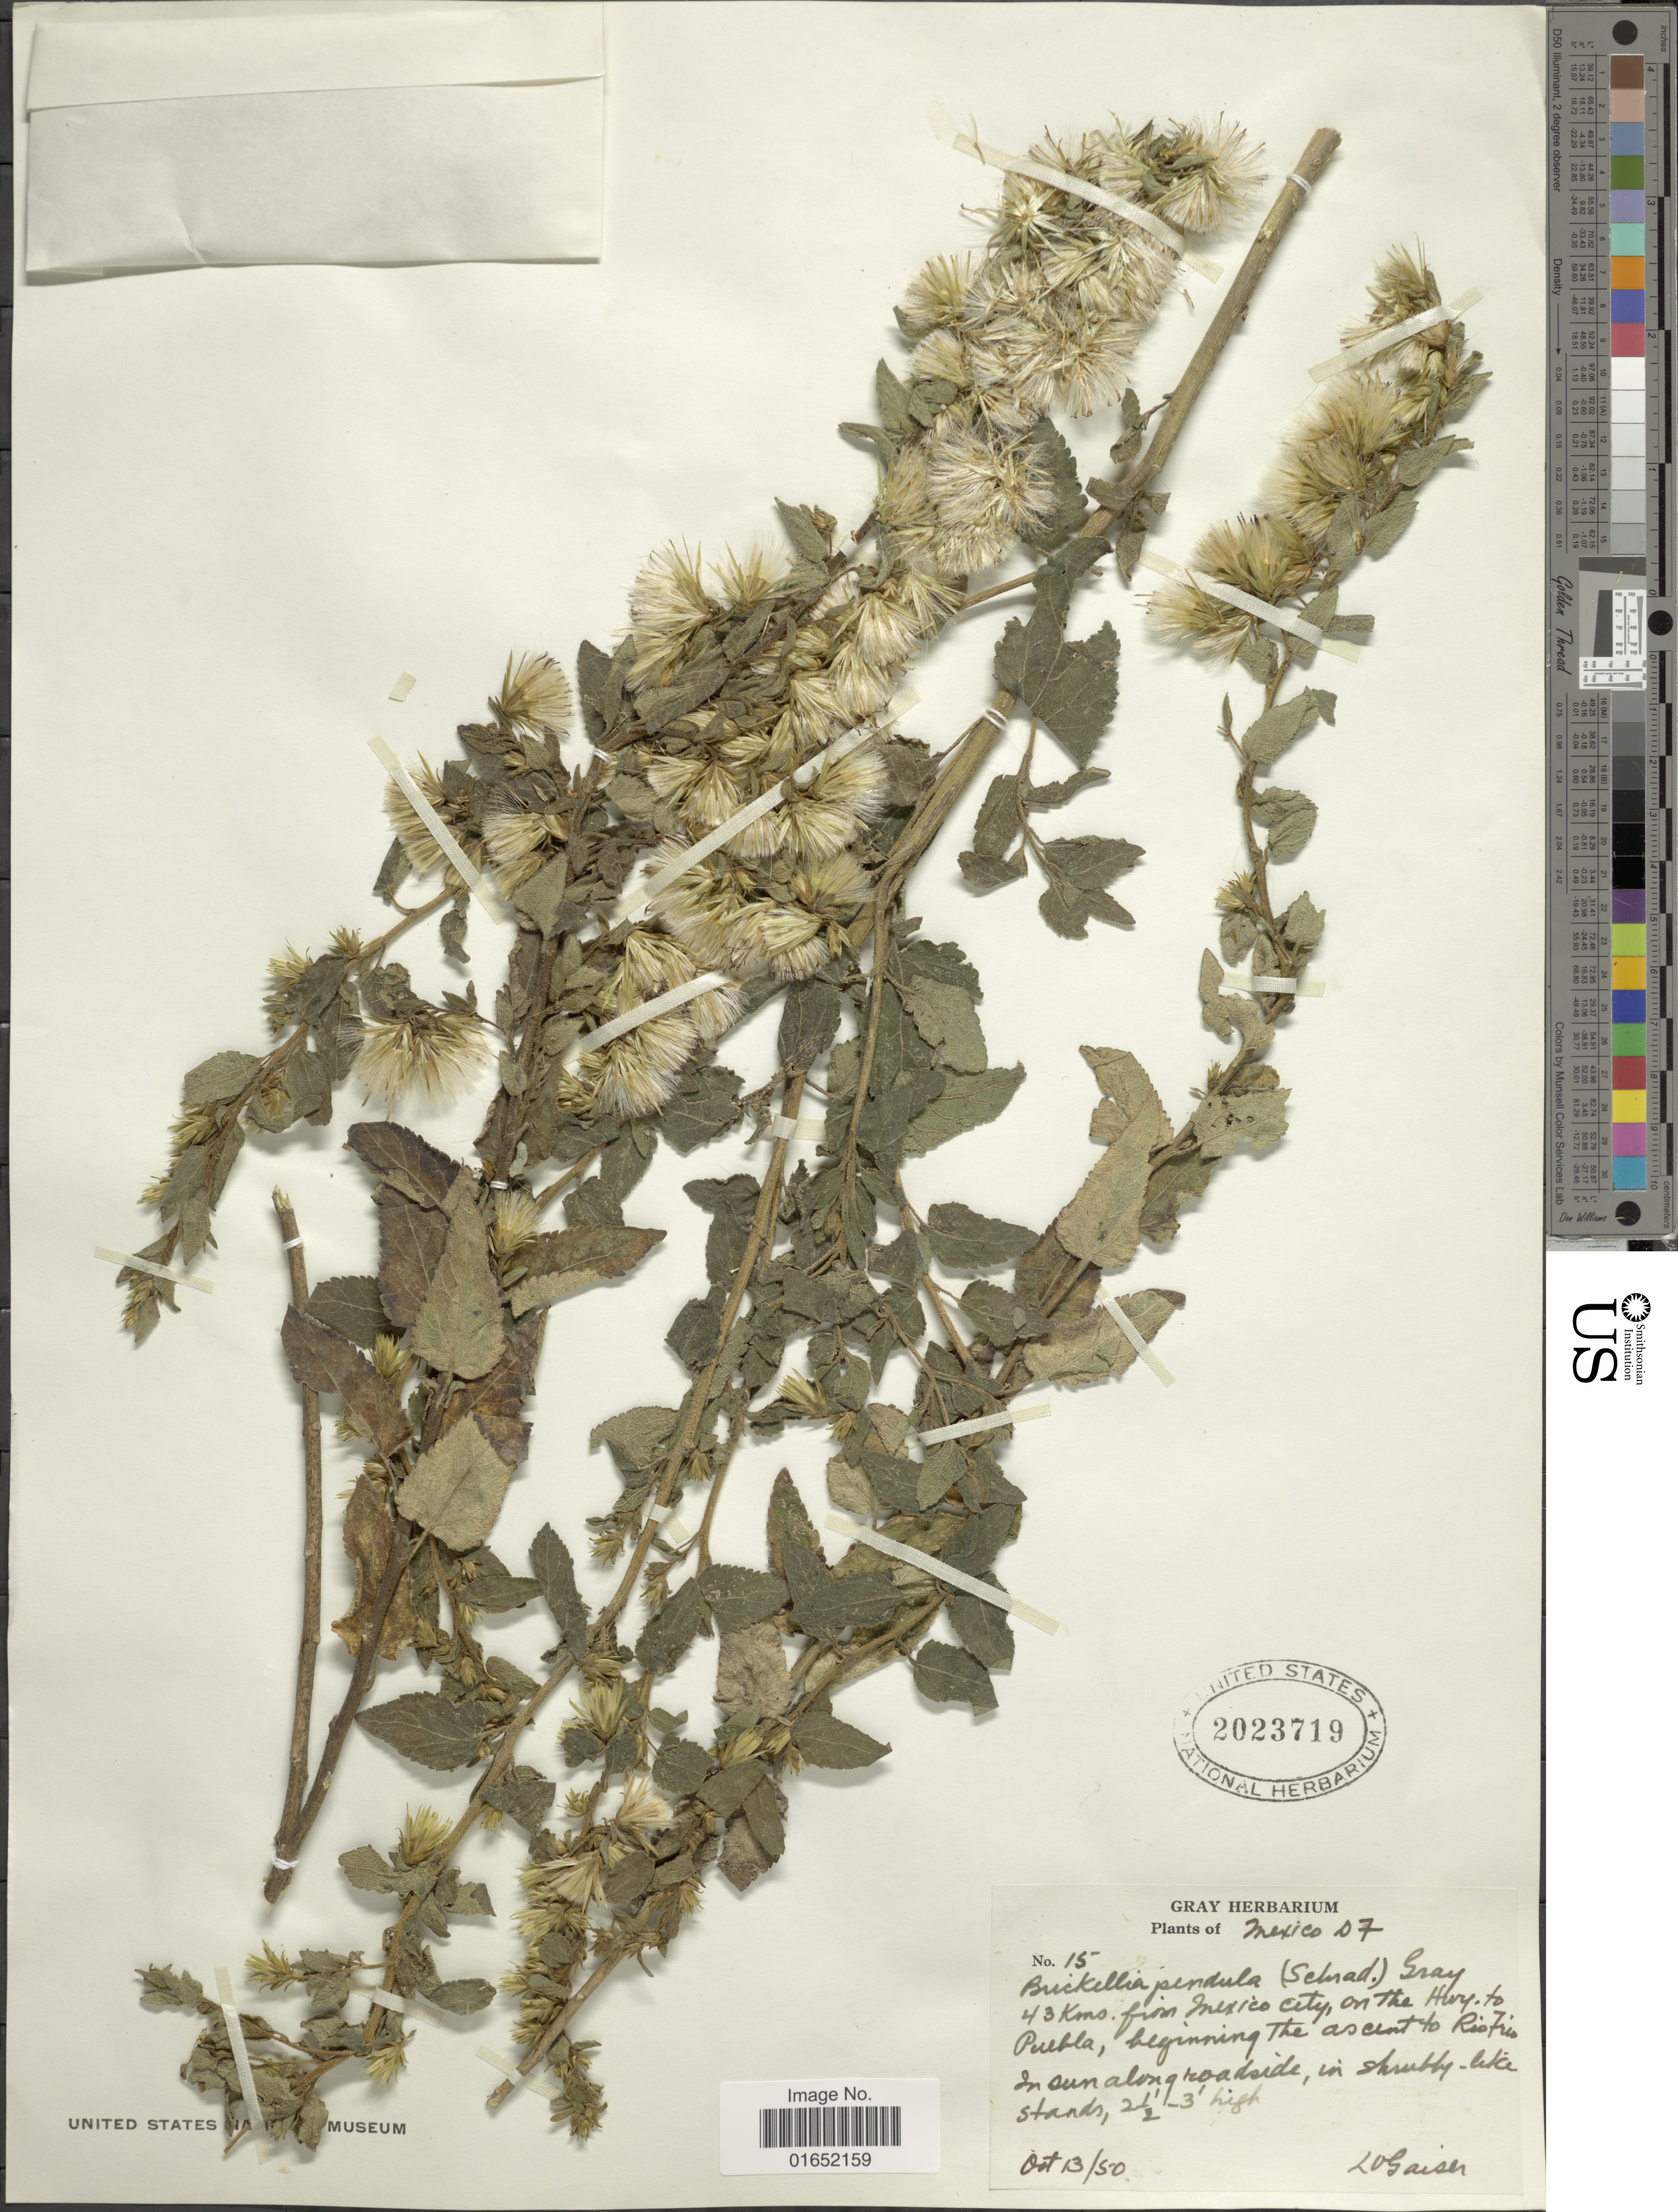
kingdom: Plantae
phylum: Tracheophyta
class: Magnoliopsida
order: Asterales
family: Asteraceae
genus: Brickellia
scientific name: Brickellia pendula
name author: (Schrad.) A. Gray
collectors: L. Gaiser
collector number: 15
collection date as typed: Transcribed d/m/y: 13/10/50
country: Mexico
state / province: Puebla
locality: D7, 43 Kms from Mexico City, on the Hwy to Puebla, beginning the ascent to Rio Frio, In sun along roadside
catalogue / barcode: US 2023719